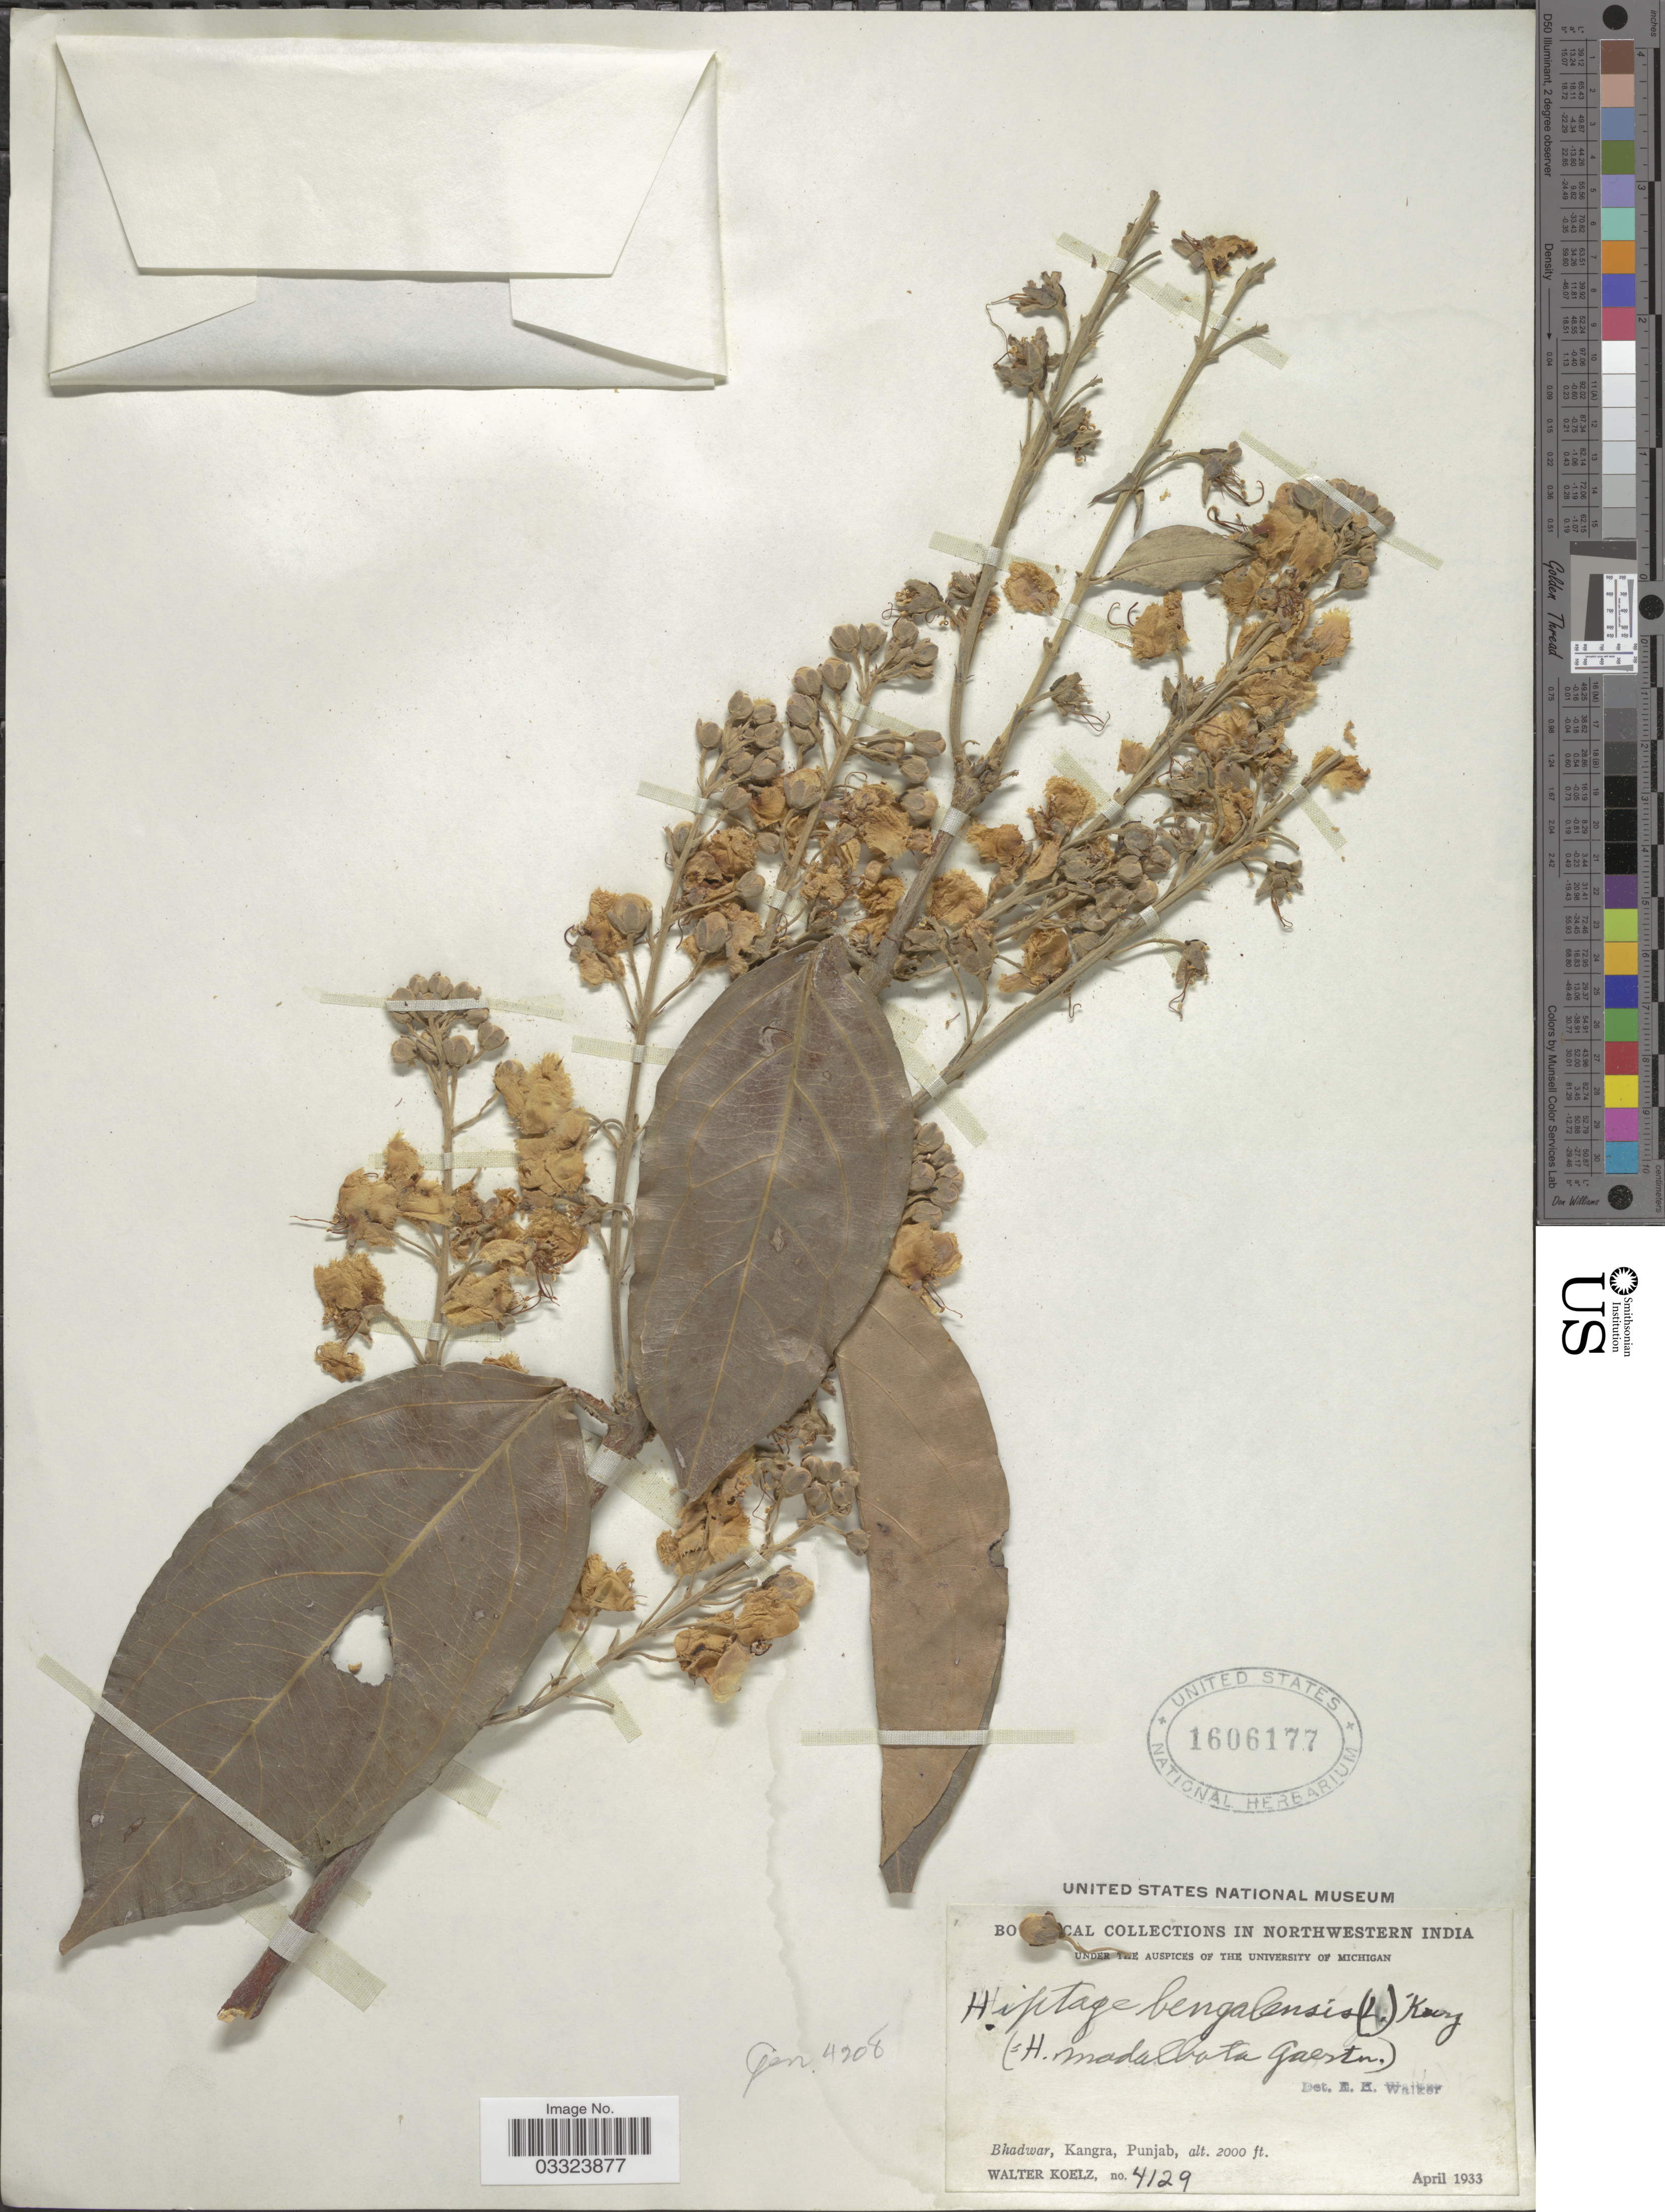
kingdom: Plantae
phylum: Tracheophyta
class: Magnoliopsida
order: Malpighiales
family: Malpighiaceae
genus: Hiptage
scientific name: Hiptage benghalensis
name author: (L.) Kurz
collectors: W. N. Koelz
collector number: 4129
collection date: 1933-04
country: India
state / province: Punjab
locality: Northwestern India. Bhadwar, Kangra.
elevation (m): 610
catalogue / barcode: US 1606177